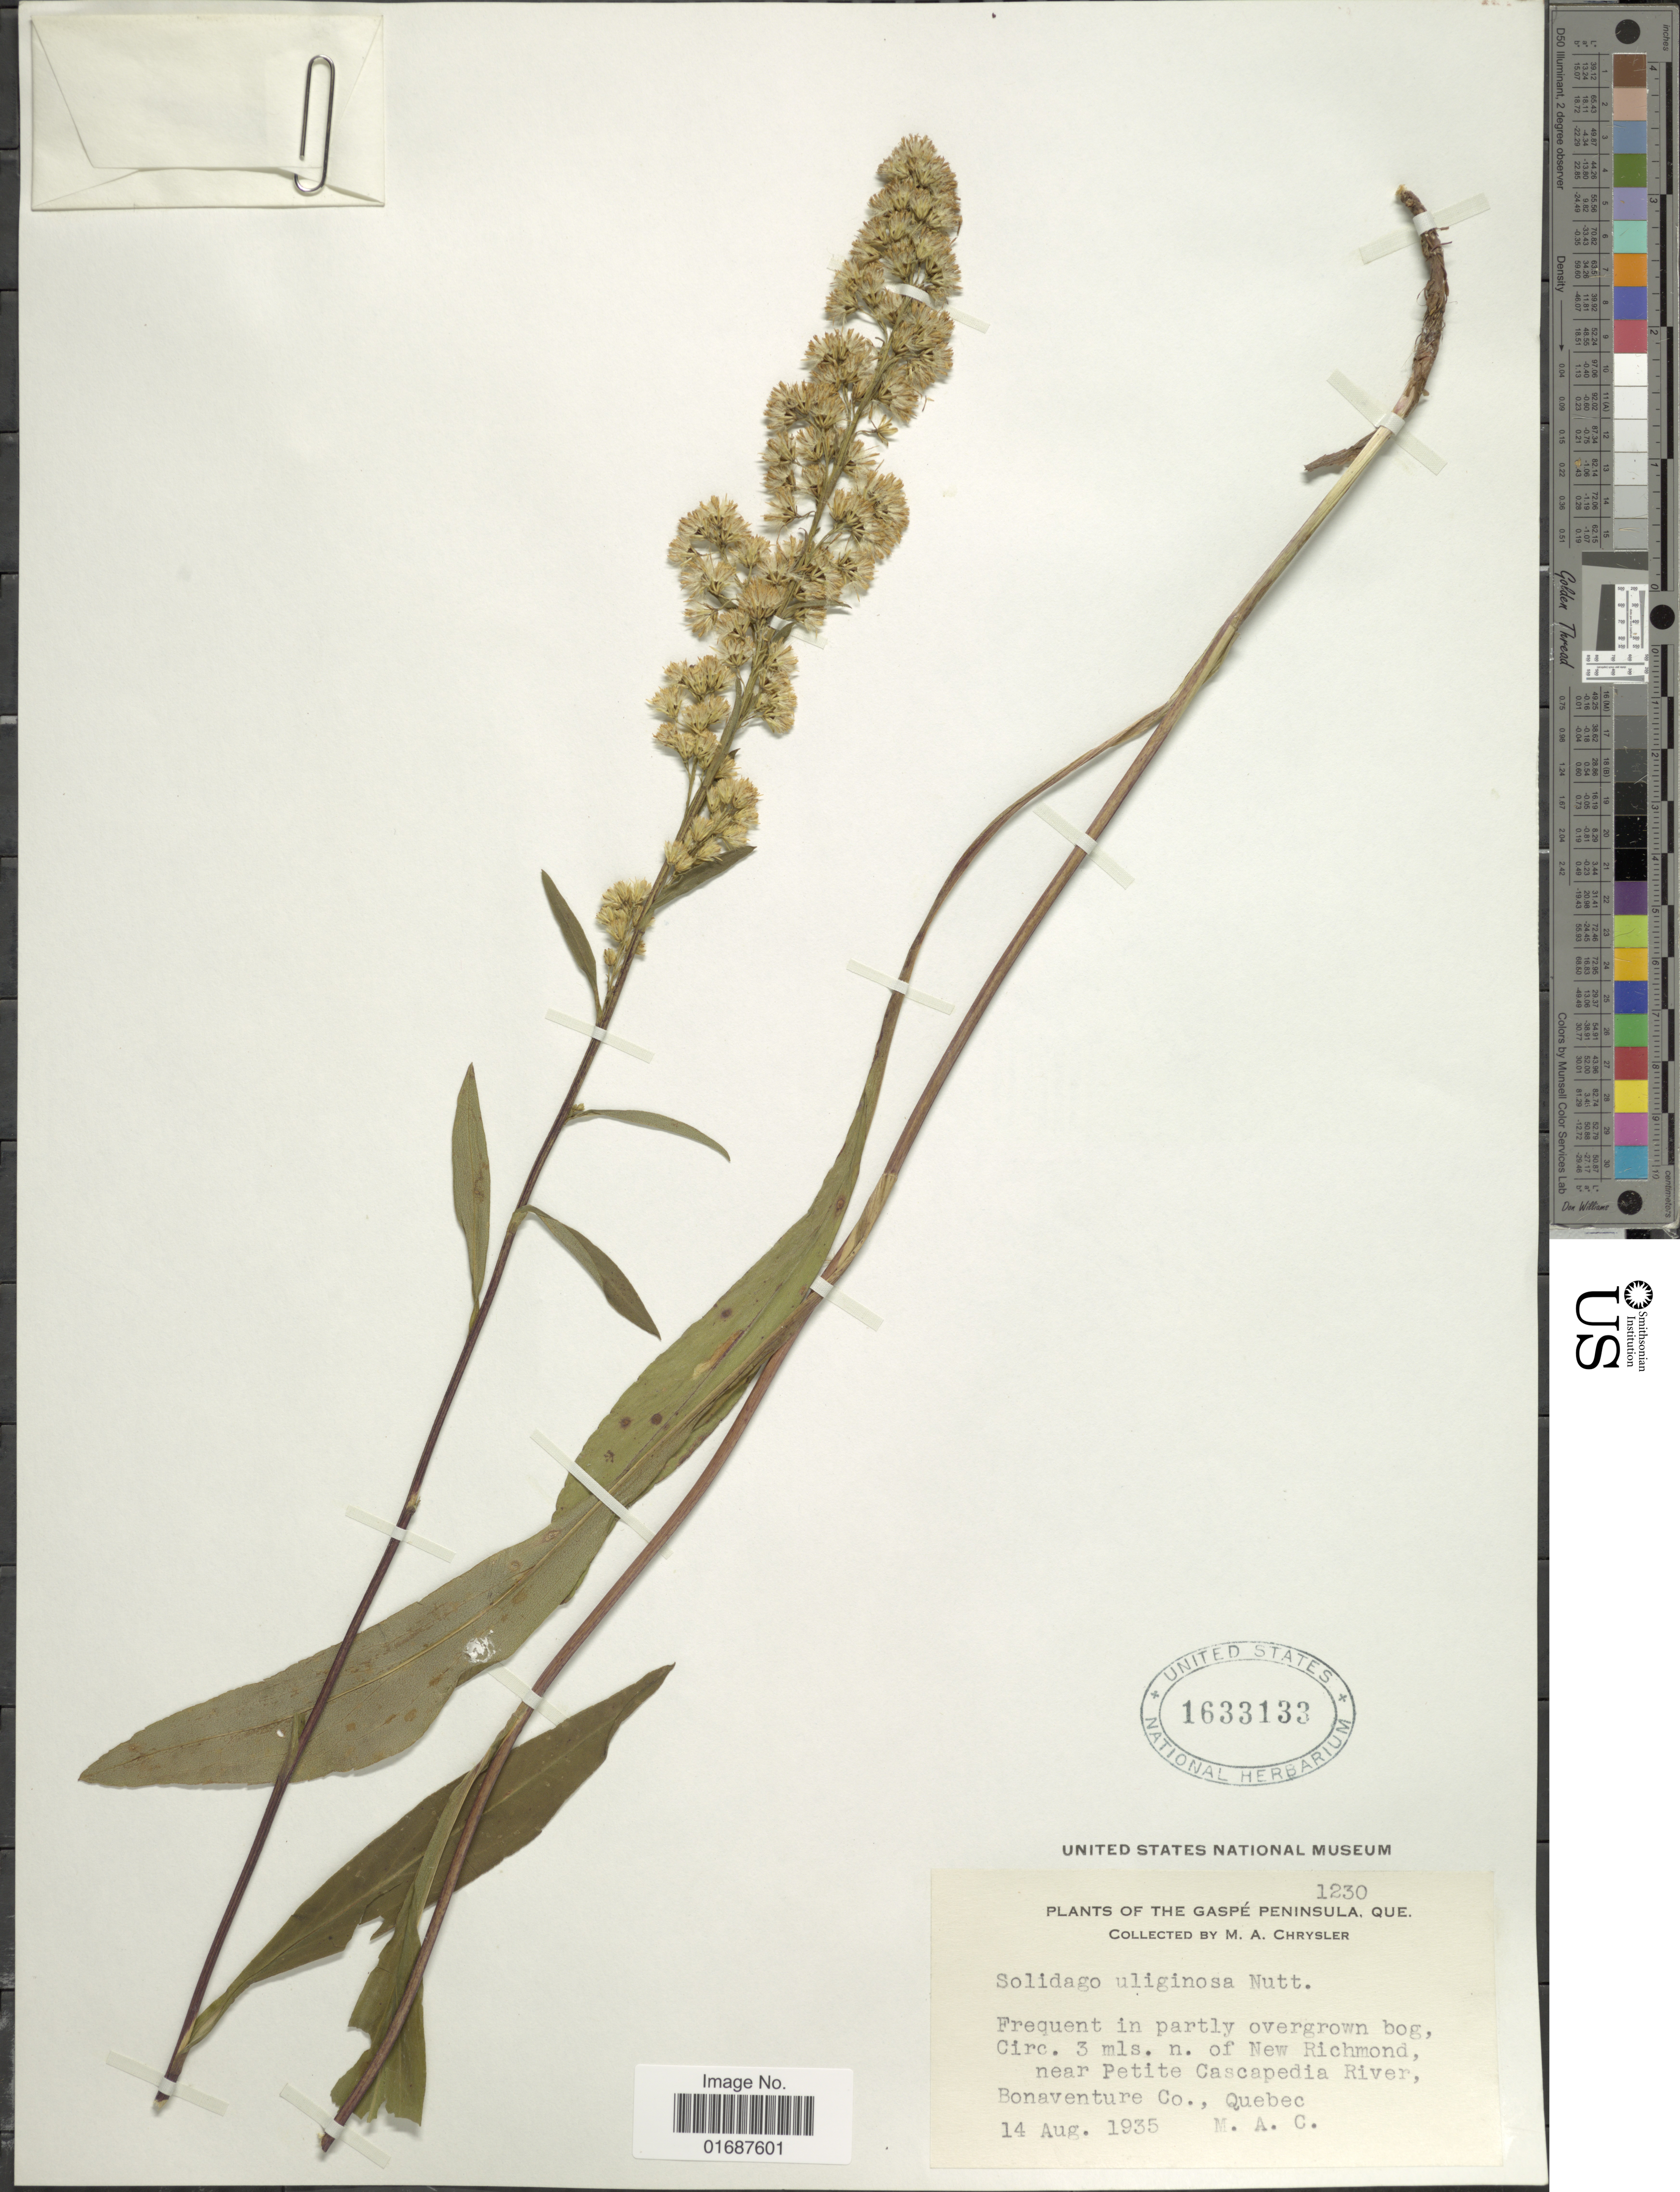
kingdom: Plantae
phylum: Tracheophyta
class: Magnoliopsida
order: Asterales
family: Asteraceae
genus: Solidago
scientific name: Solidago uliginosa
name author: Nutt.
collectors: M. A. Chrysler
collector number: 1230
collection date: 1935-08-14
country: Canada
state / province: Quebec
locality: Gaspé Peninsula. Circ. 3 mls. n. of New Richmond, near Petite Cascapedia River, Bonaventure Co.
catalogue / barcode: US 1633133